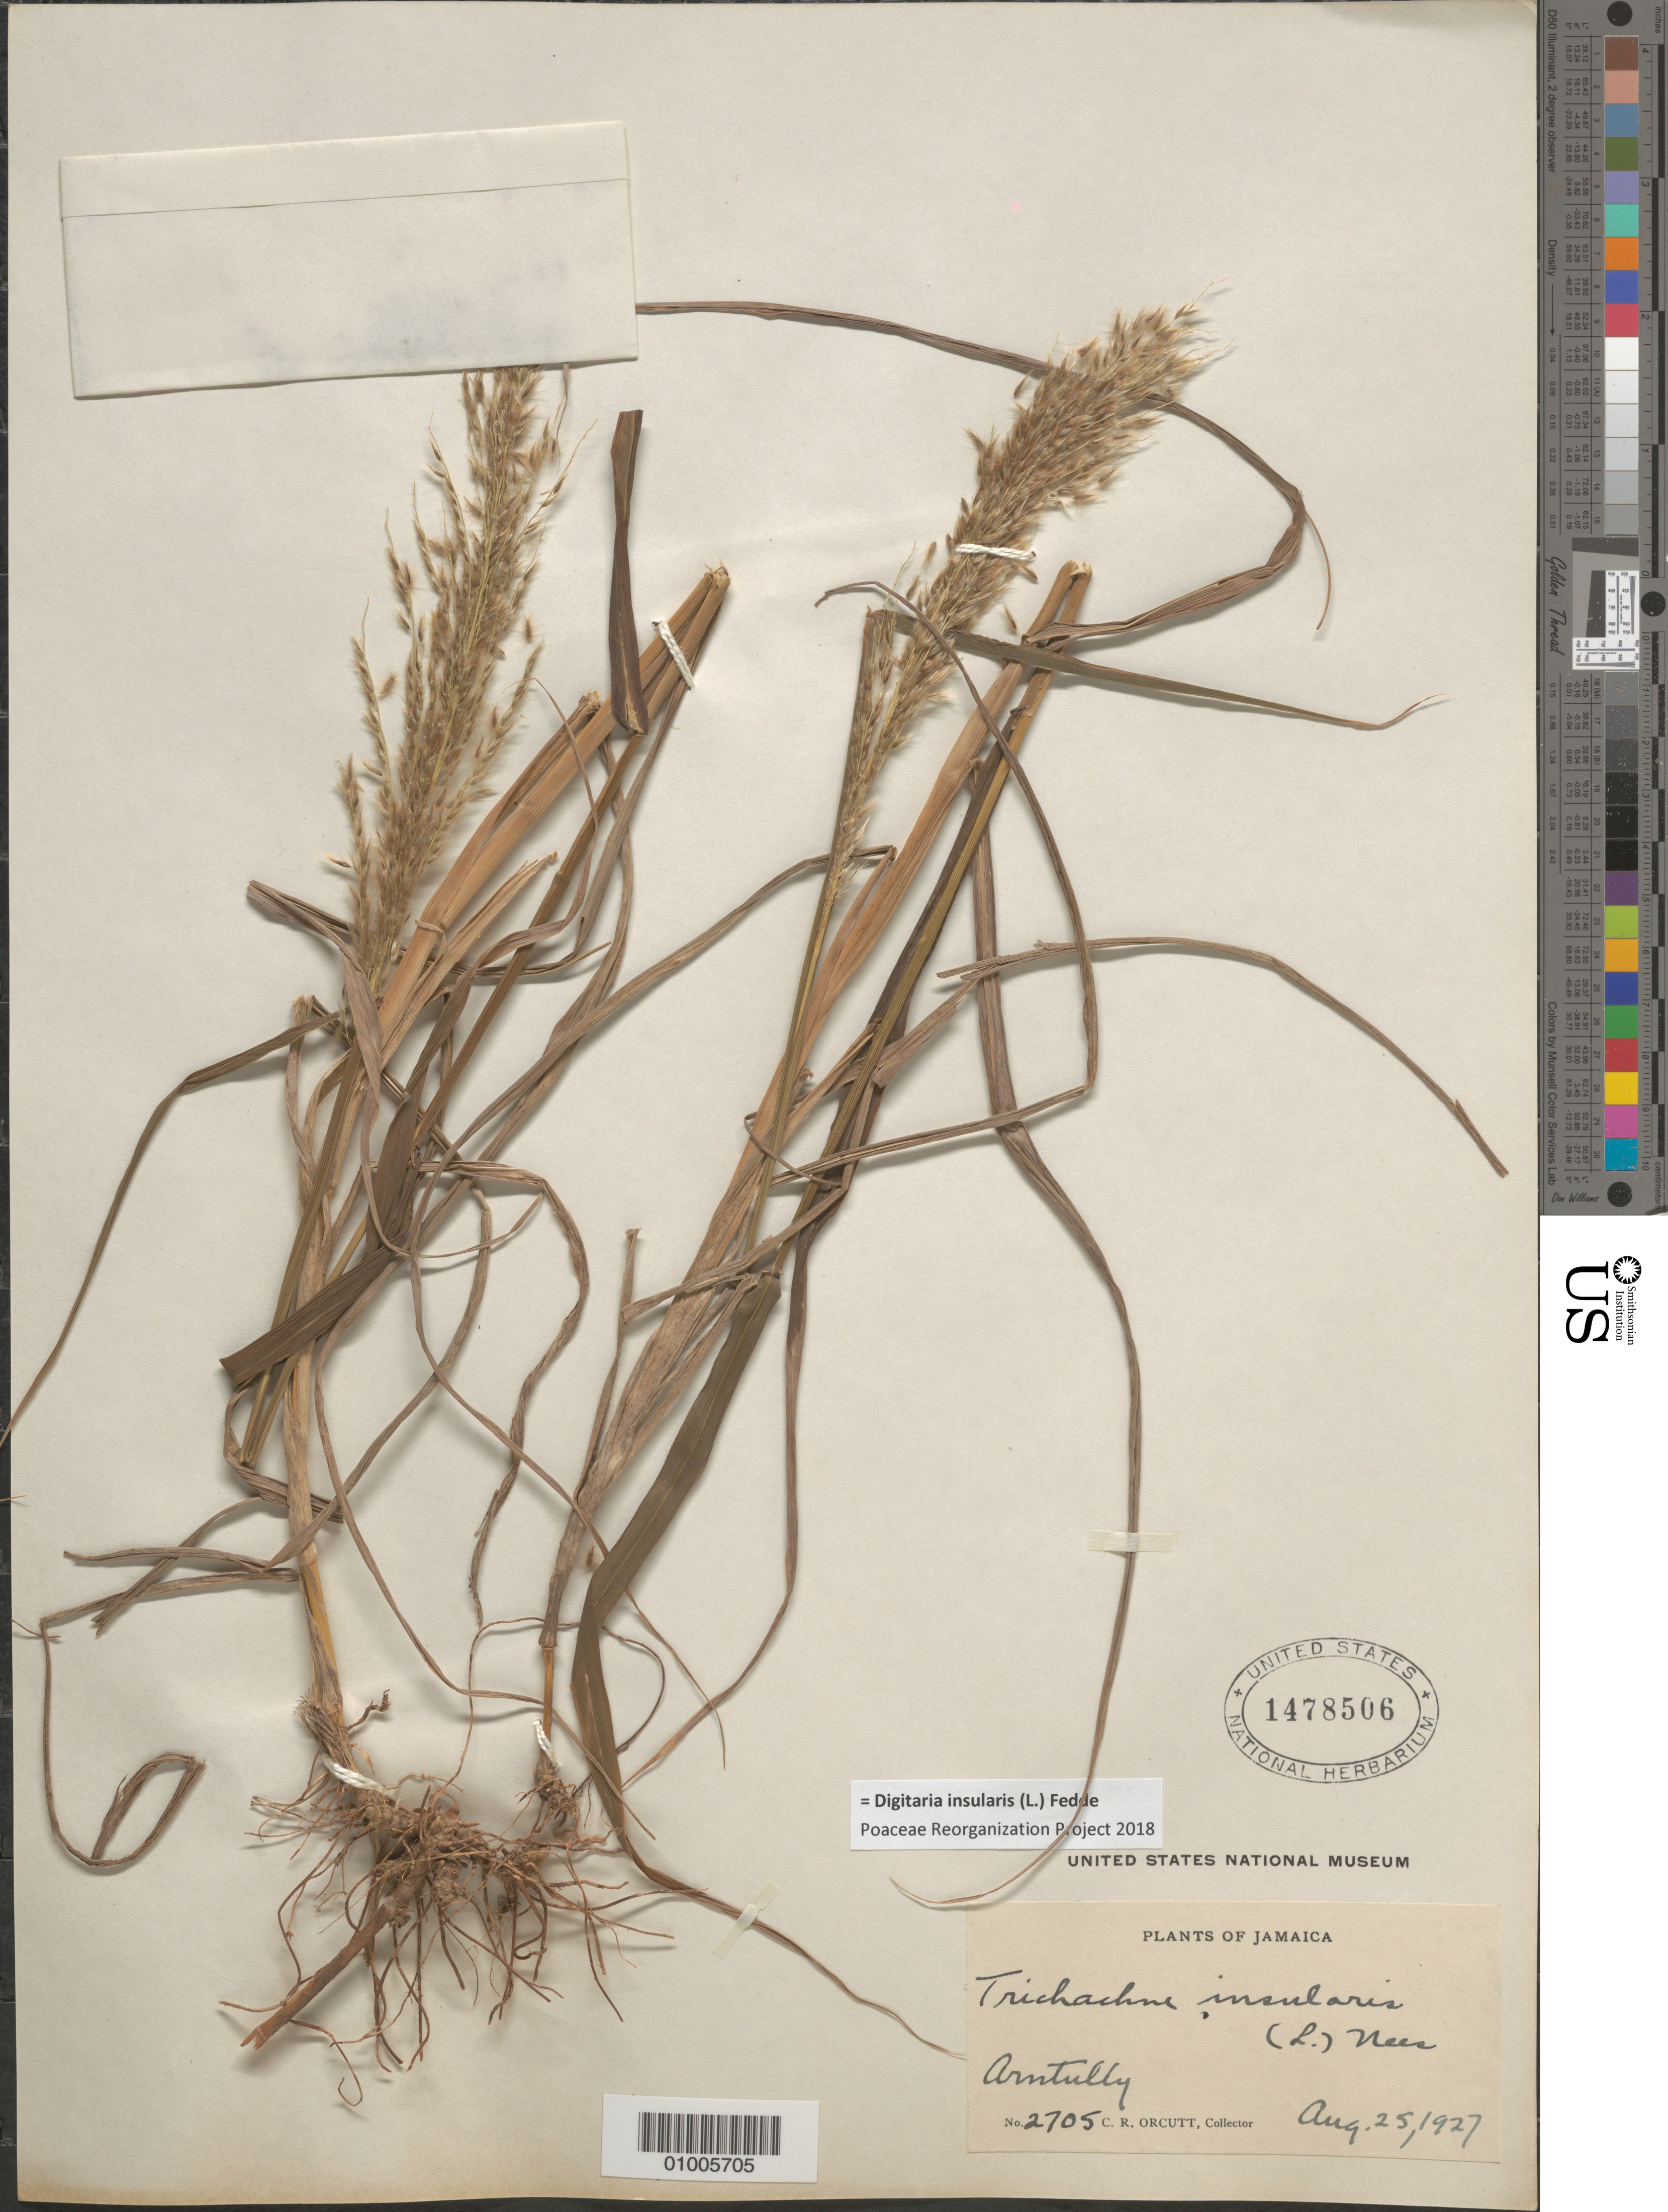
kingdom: Plantae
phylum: Tracheophyta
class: Liliopsida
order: Poales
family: Poaceae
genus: Digitaria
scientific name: Digitaria insularis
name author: (L.) Mez ex Ekman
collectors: C. R. Orcutt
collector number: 2705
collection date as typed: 25 Aug 1927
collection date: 1927-08-25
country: Jamaica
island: Jamaica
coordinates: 0 N, 0 E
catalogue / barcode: US 1478506